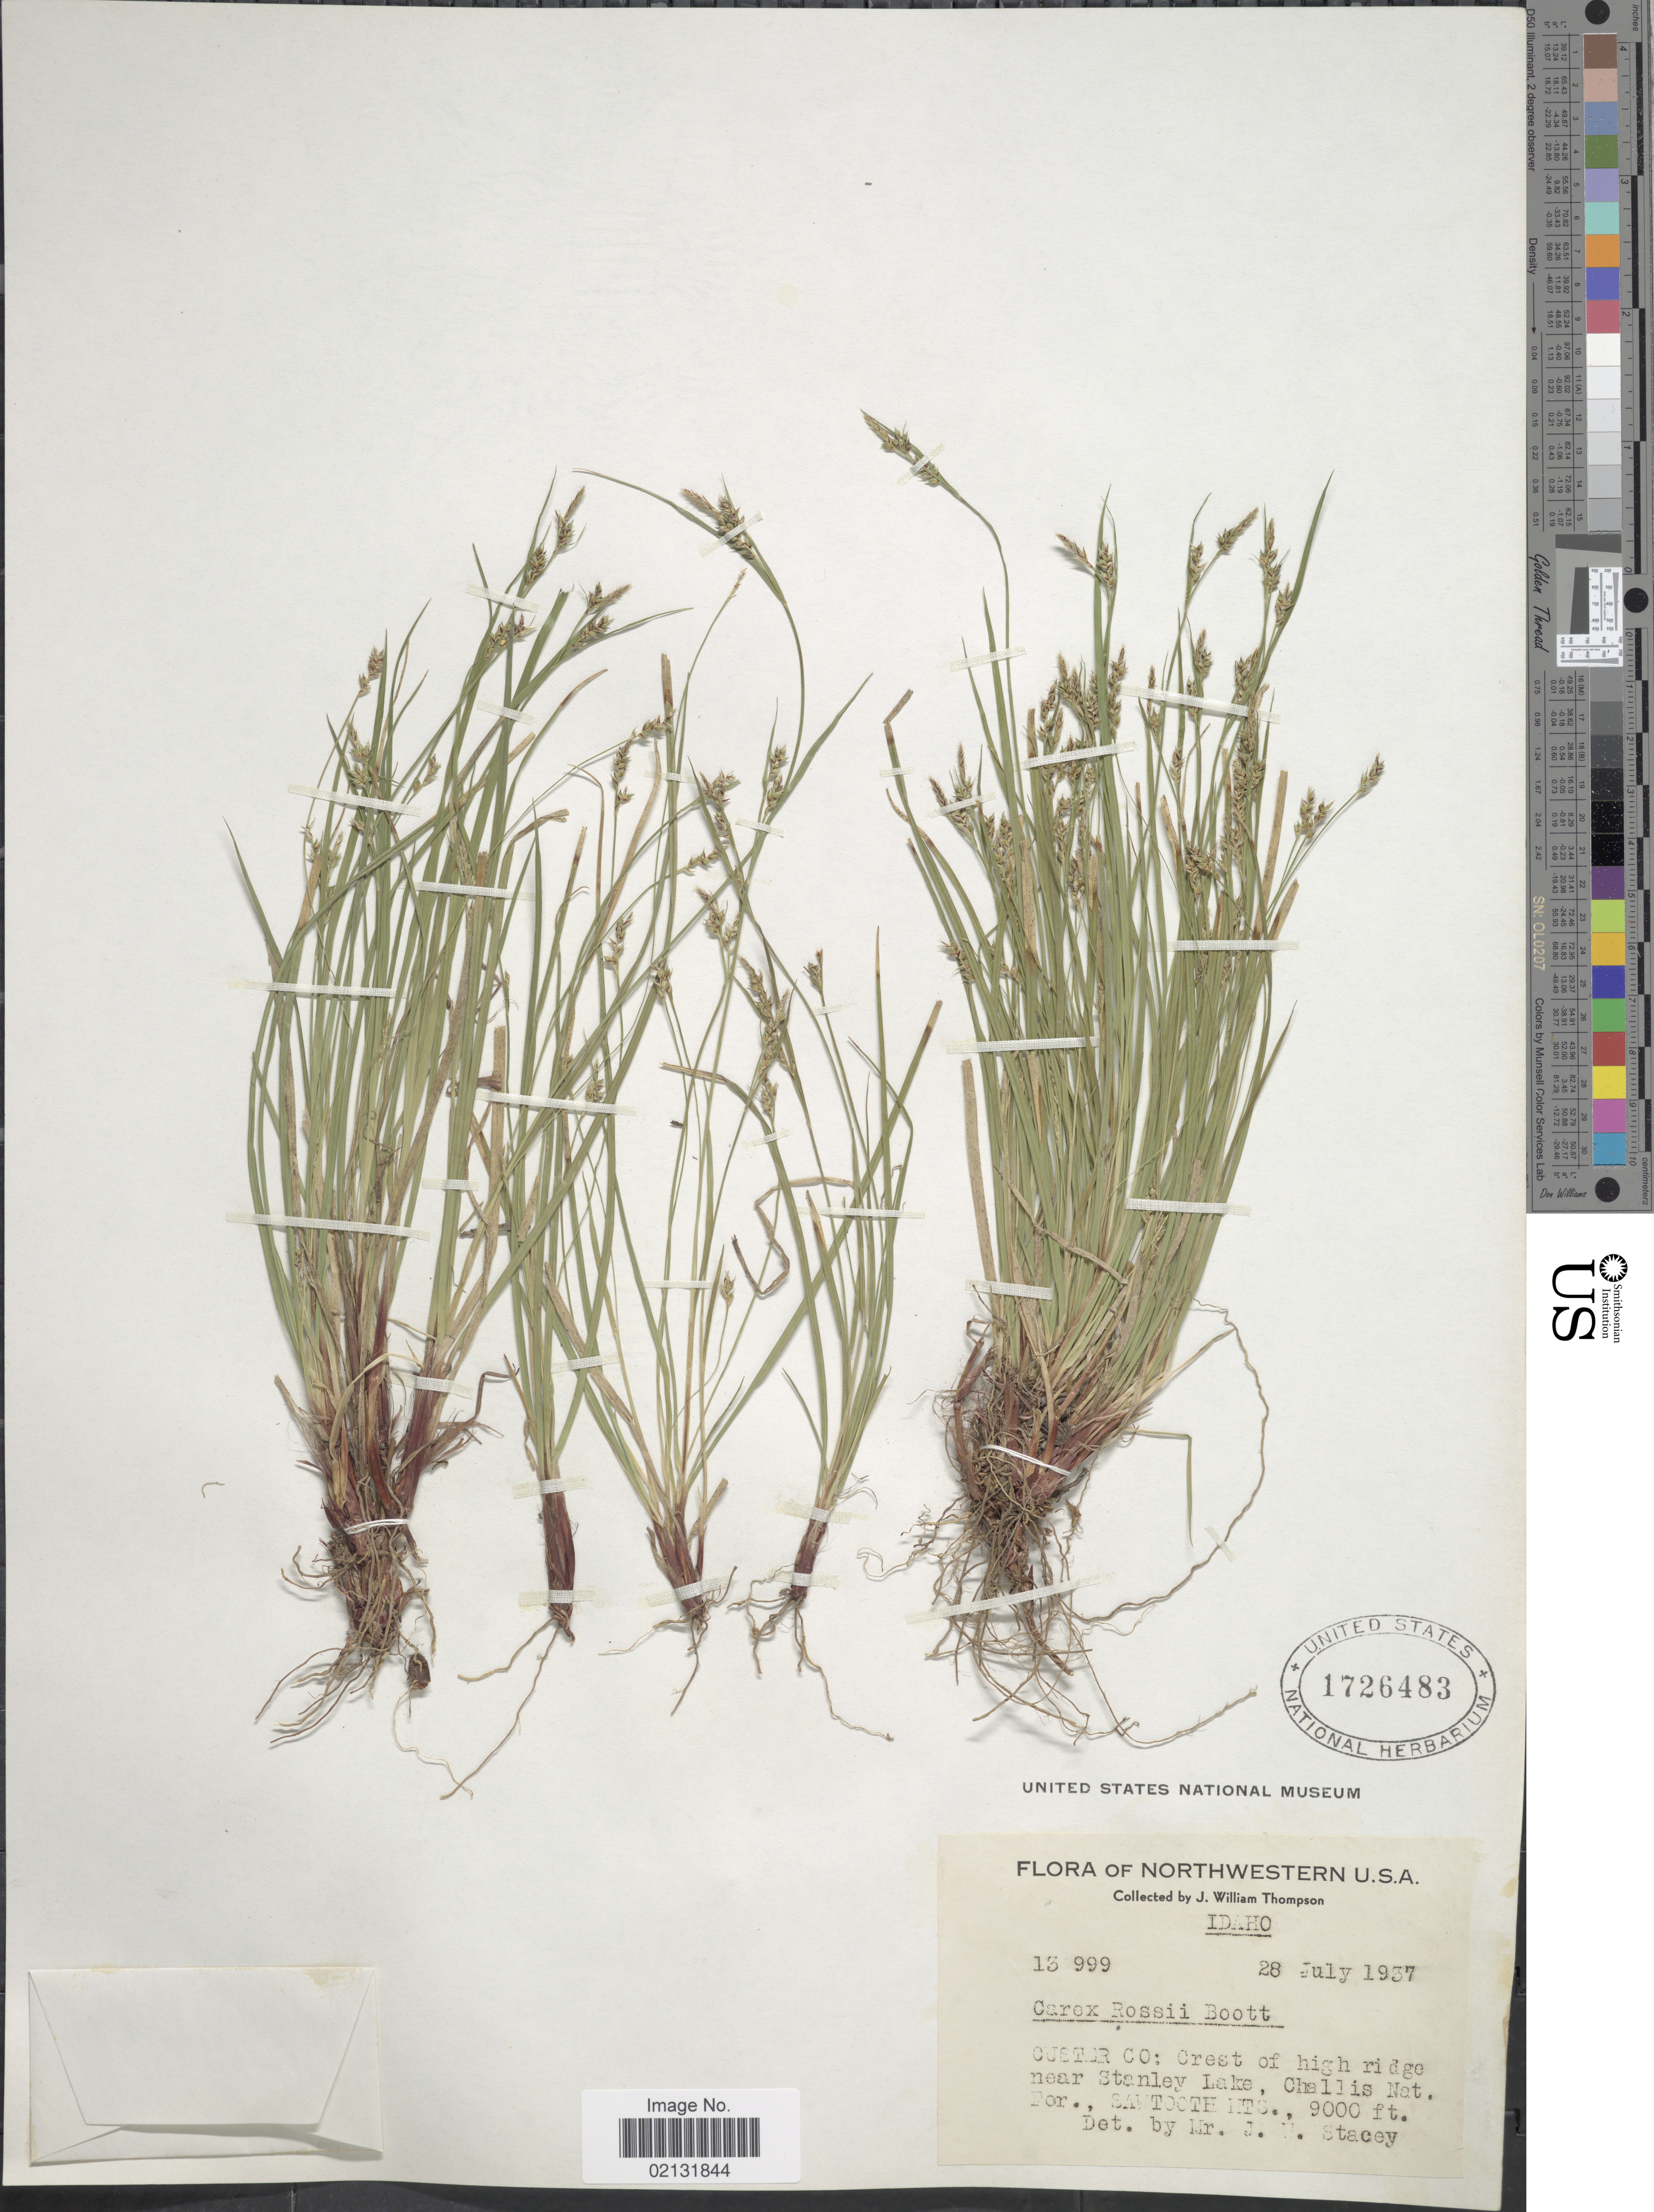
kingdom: Plantae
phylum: Tracheophyta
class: Liliopsida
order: Poales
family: Cyperaceae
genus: Carex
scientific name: Carex rossii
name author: Boott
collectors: J. W. Thompson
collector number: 13999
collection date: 1937-07-28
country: United States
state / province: Idaho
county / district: Custer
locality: Crest of high ridge near Stanley Lake, Challis Nat. For. Sawtooth Mts.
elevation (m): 2743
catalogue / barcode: US 1726483